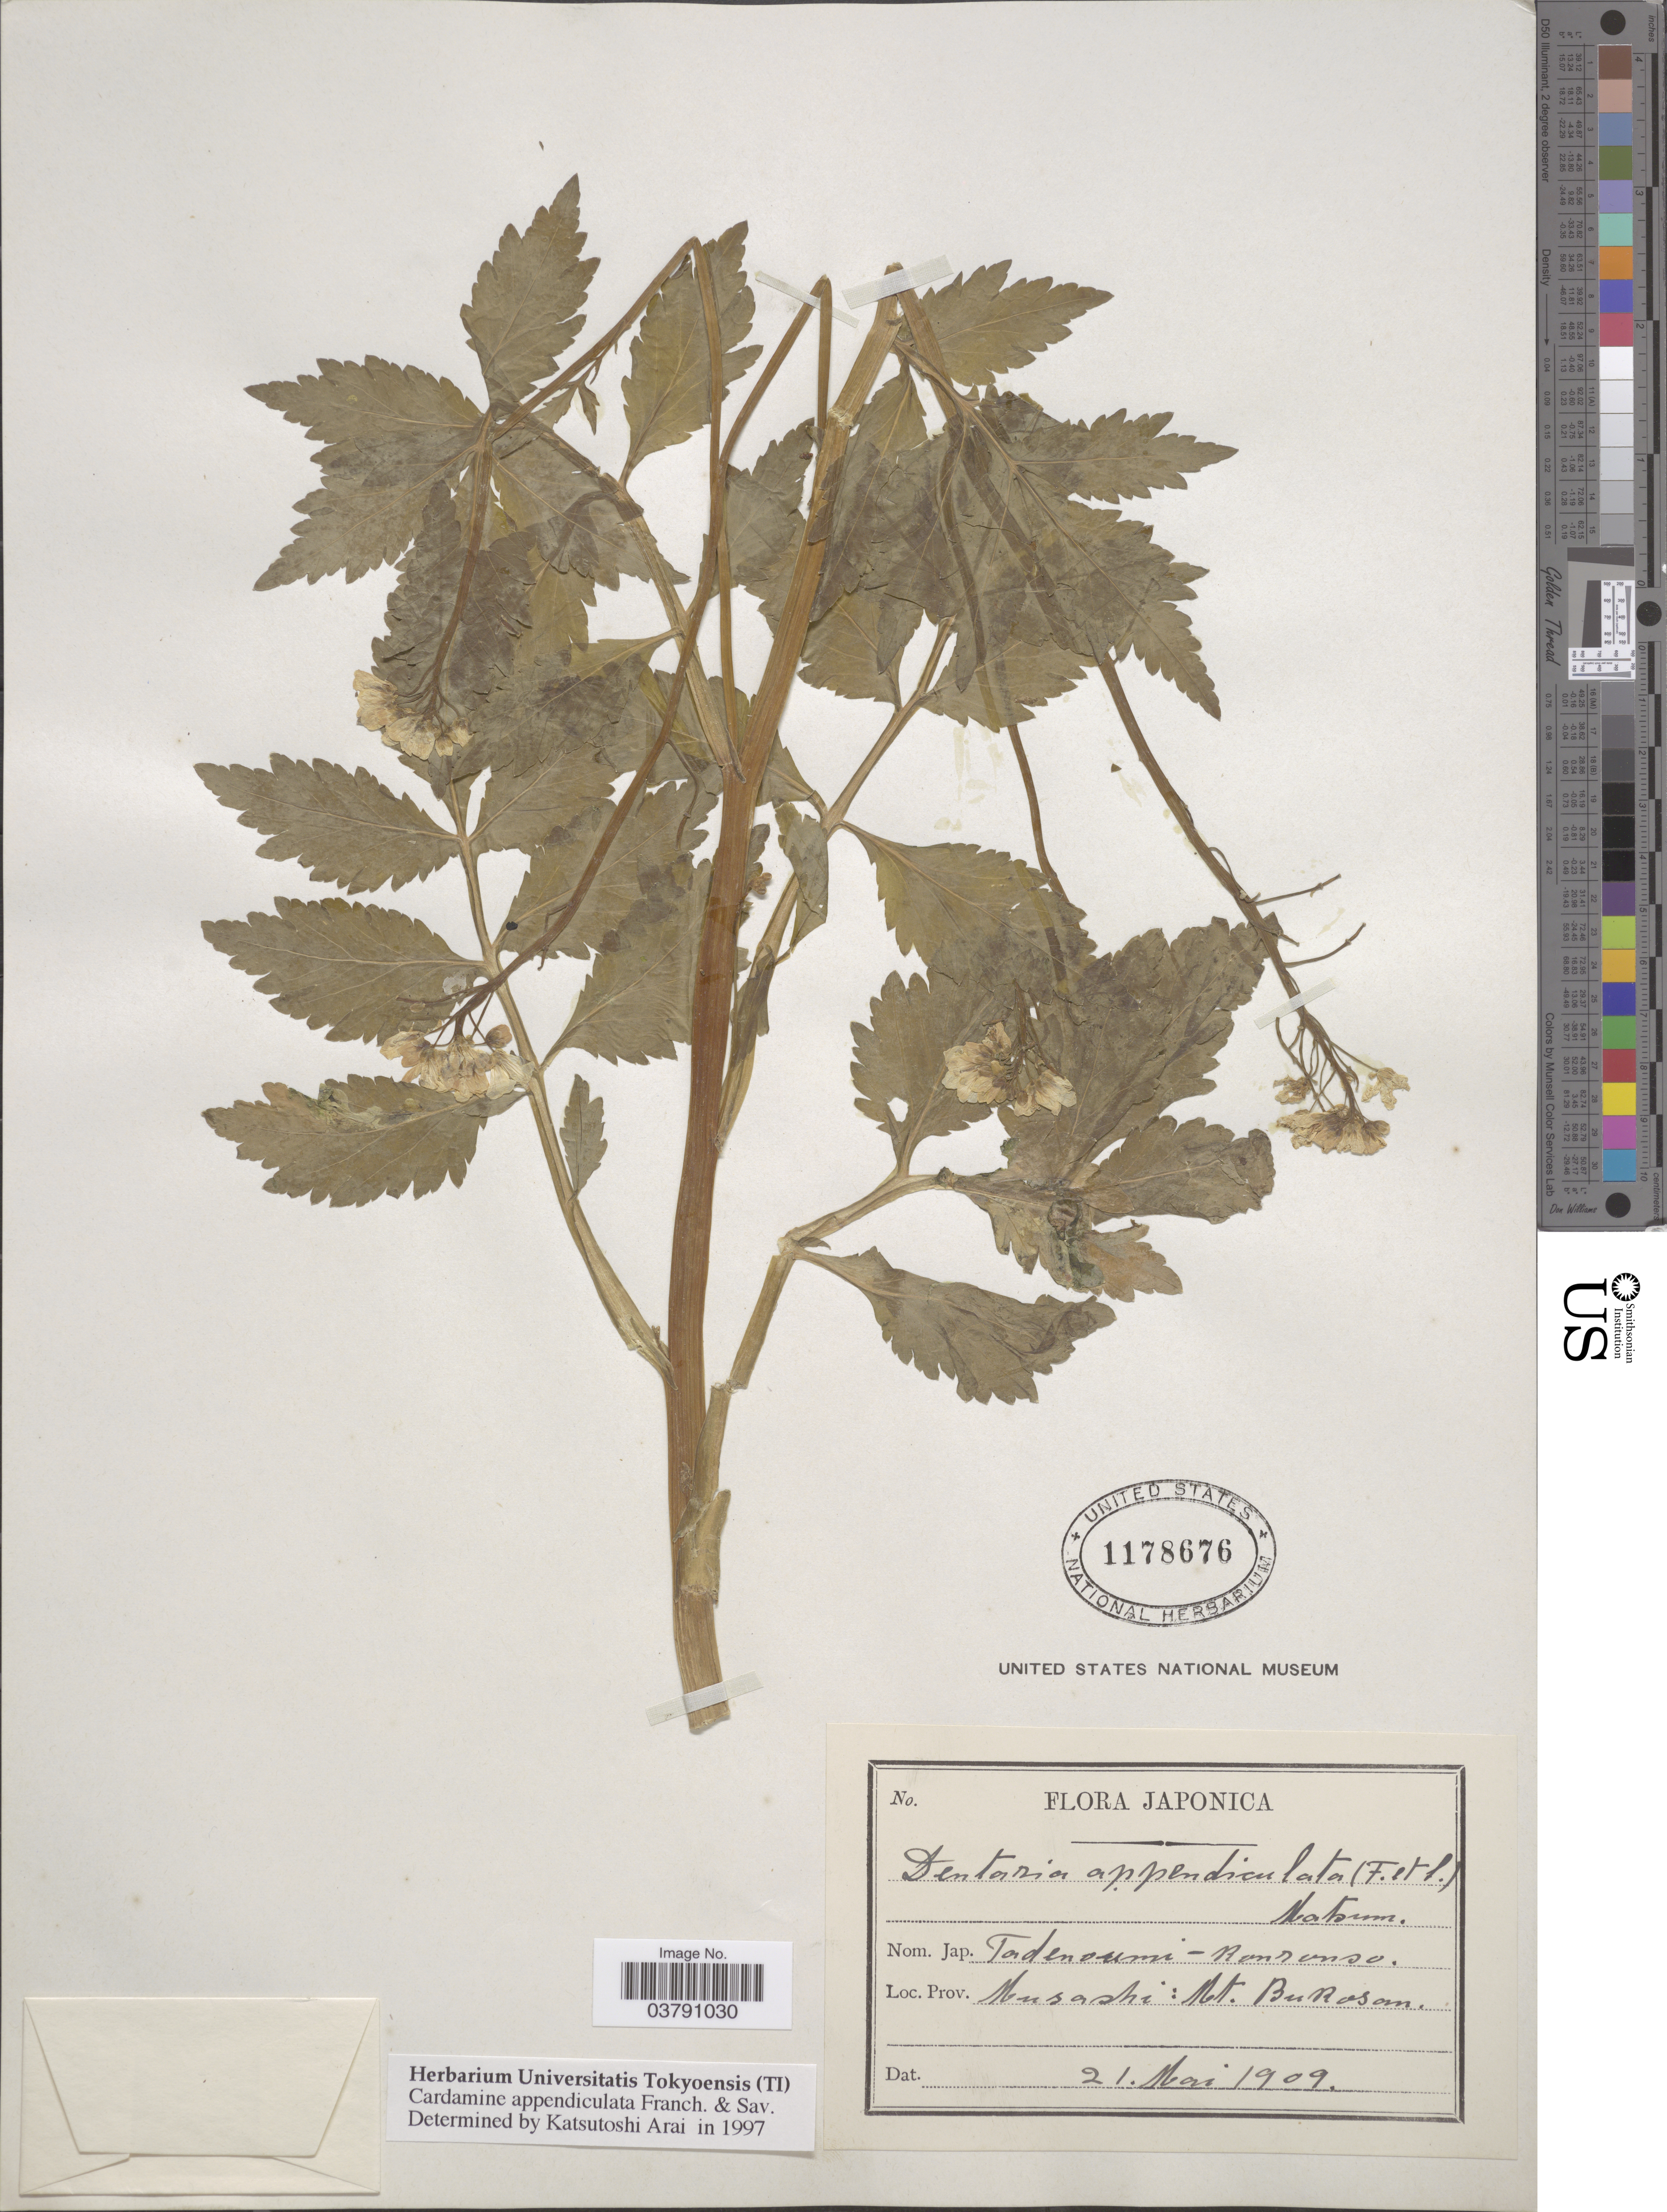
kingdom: Plantae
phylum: Tracheophyta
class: Magnoliopsida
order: Brassicales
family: Brassicaceae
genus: Cardamine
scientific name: Cardamine appendiculata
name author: Franch. & Sav.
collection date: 1909-05-21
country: Japan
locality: Musashi: Mt. Bukosan.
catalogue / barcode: US 1178676